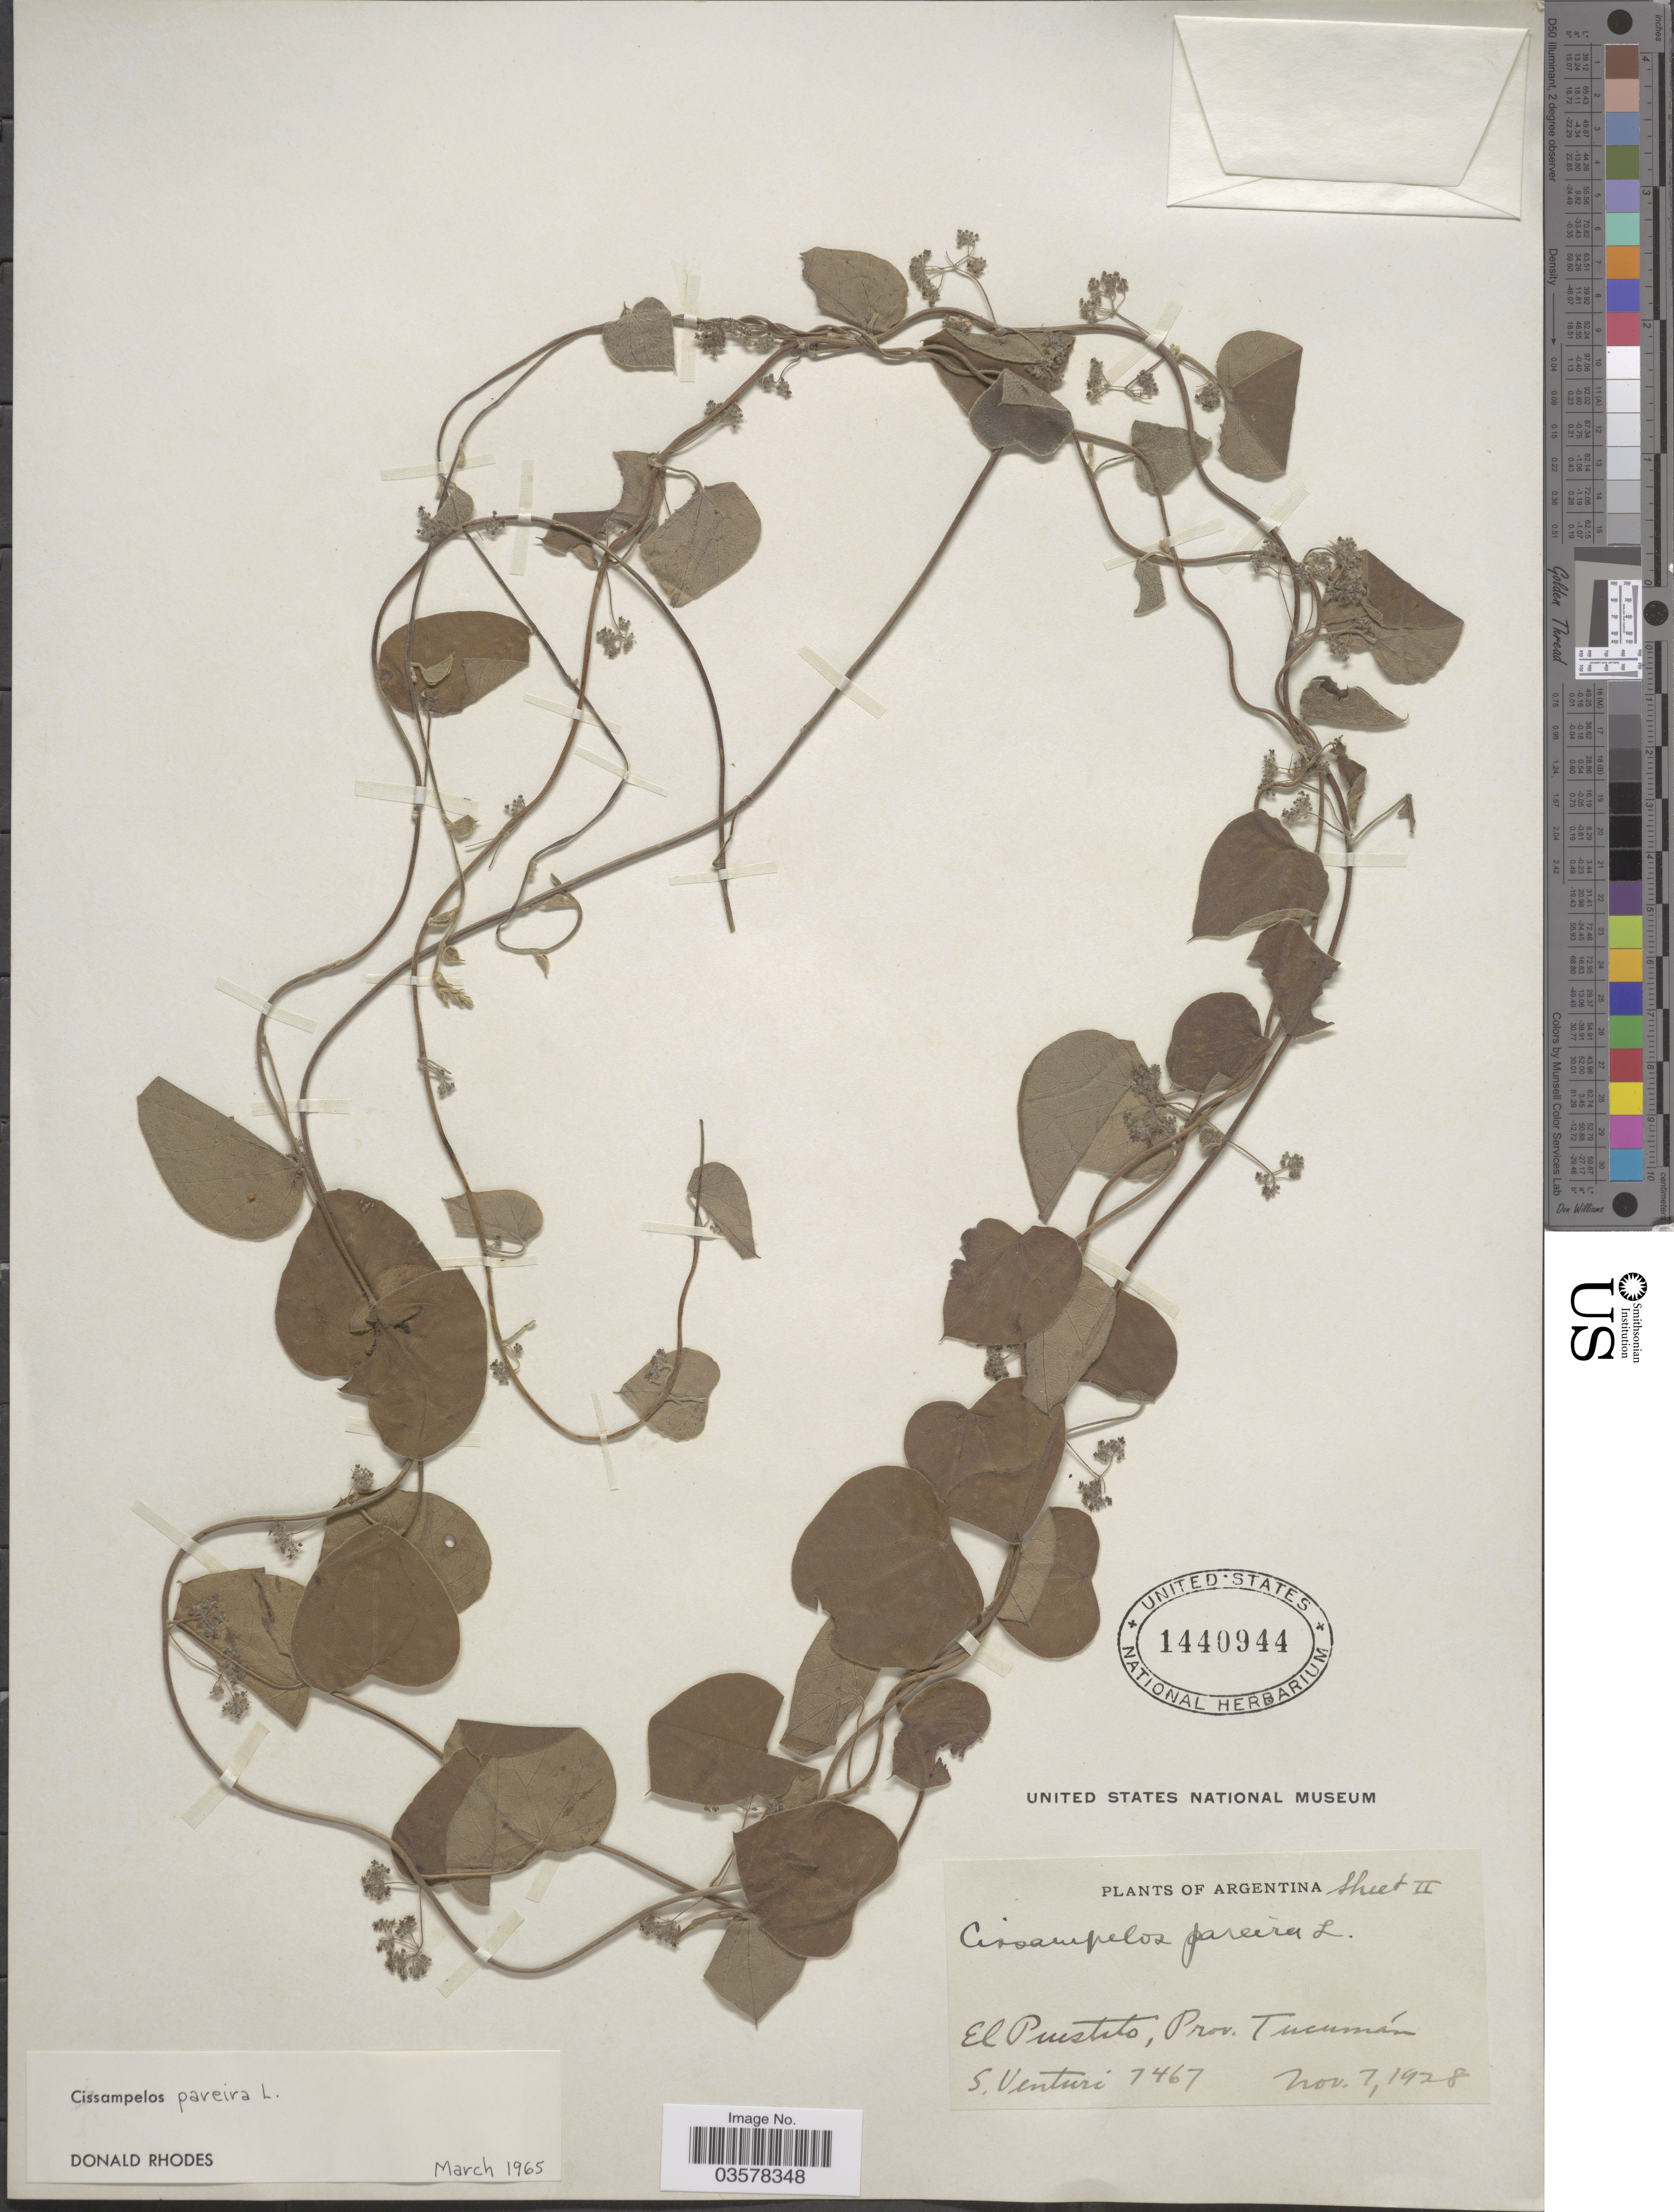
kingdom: Plantae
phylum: Tracheophyta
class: Magnoliopsida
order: Ranunculales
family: Menispermaceae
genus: Cissampelos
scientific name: Cissampelos pareira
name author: L.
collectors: S. Venturi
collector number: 7467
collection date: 1928-11-07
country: Argentina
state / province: Tucuman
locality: El Puestito.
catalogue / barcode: US 1440944